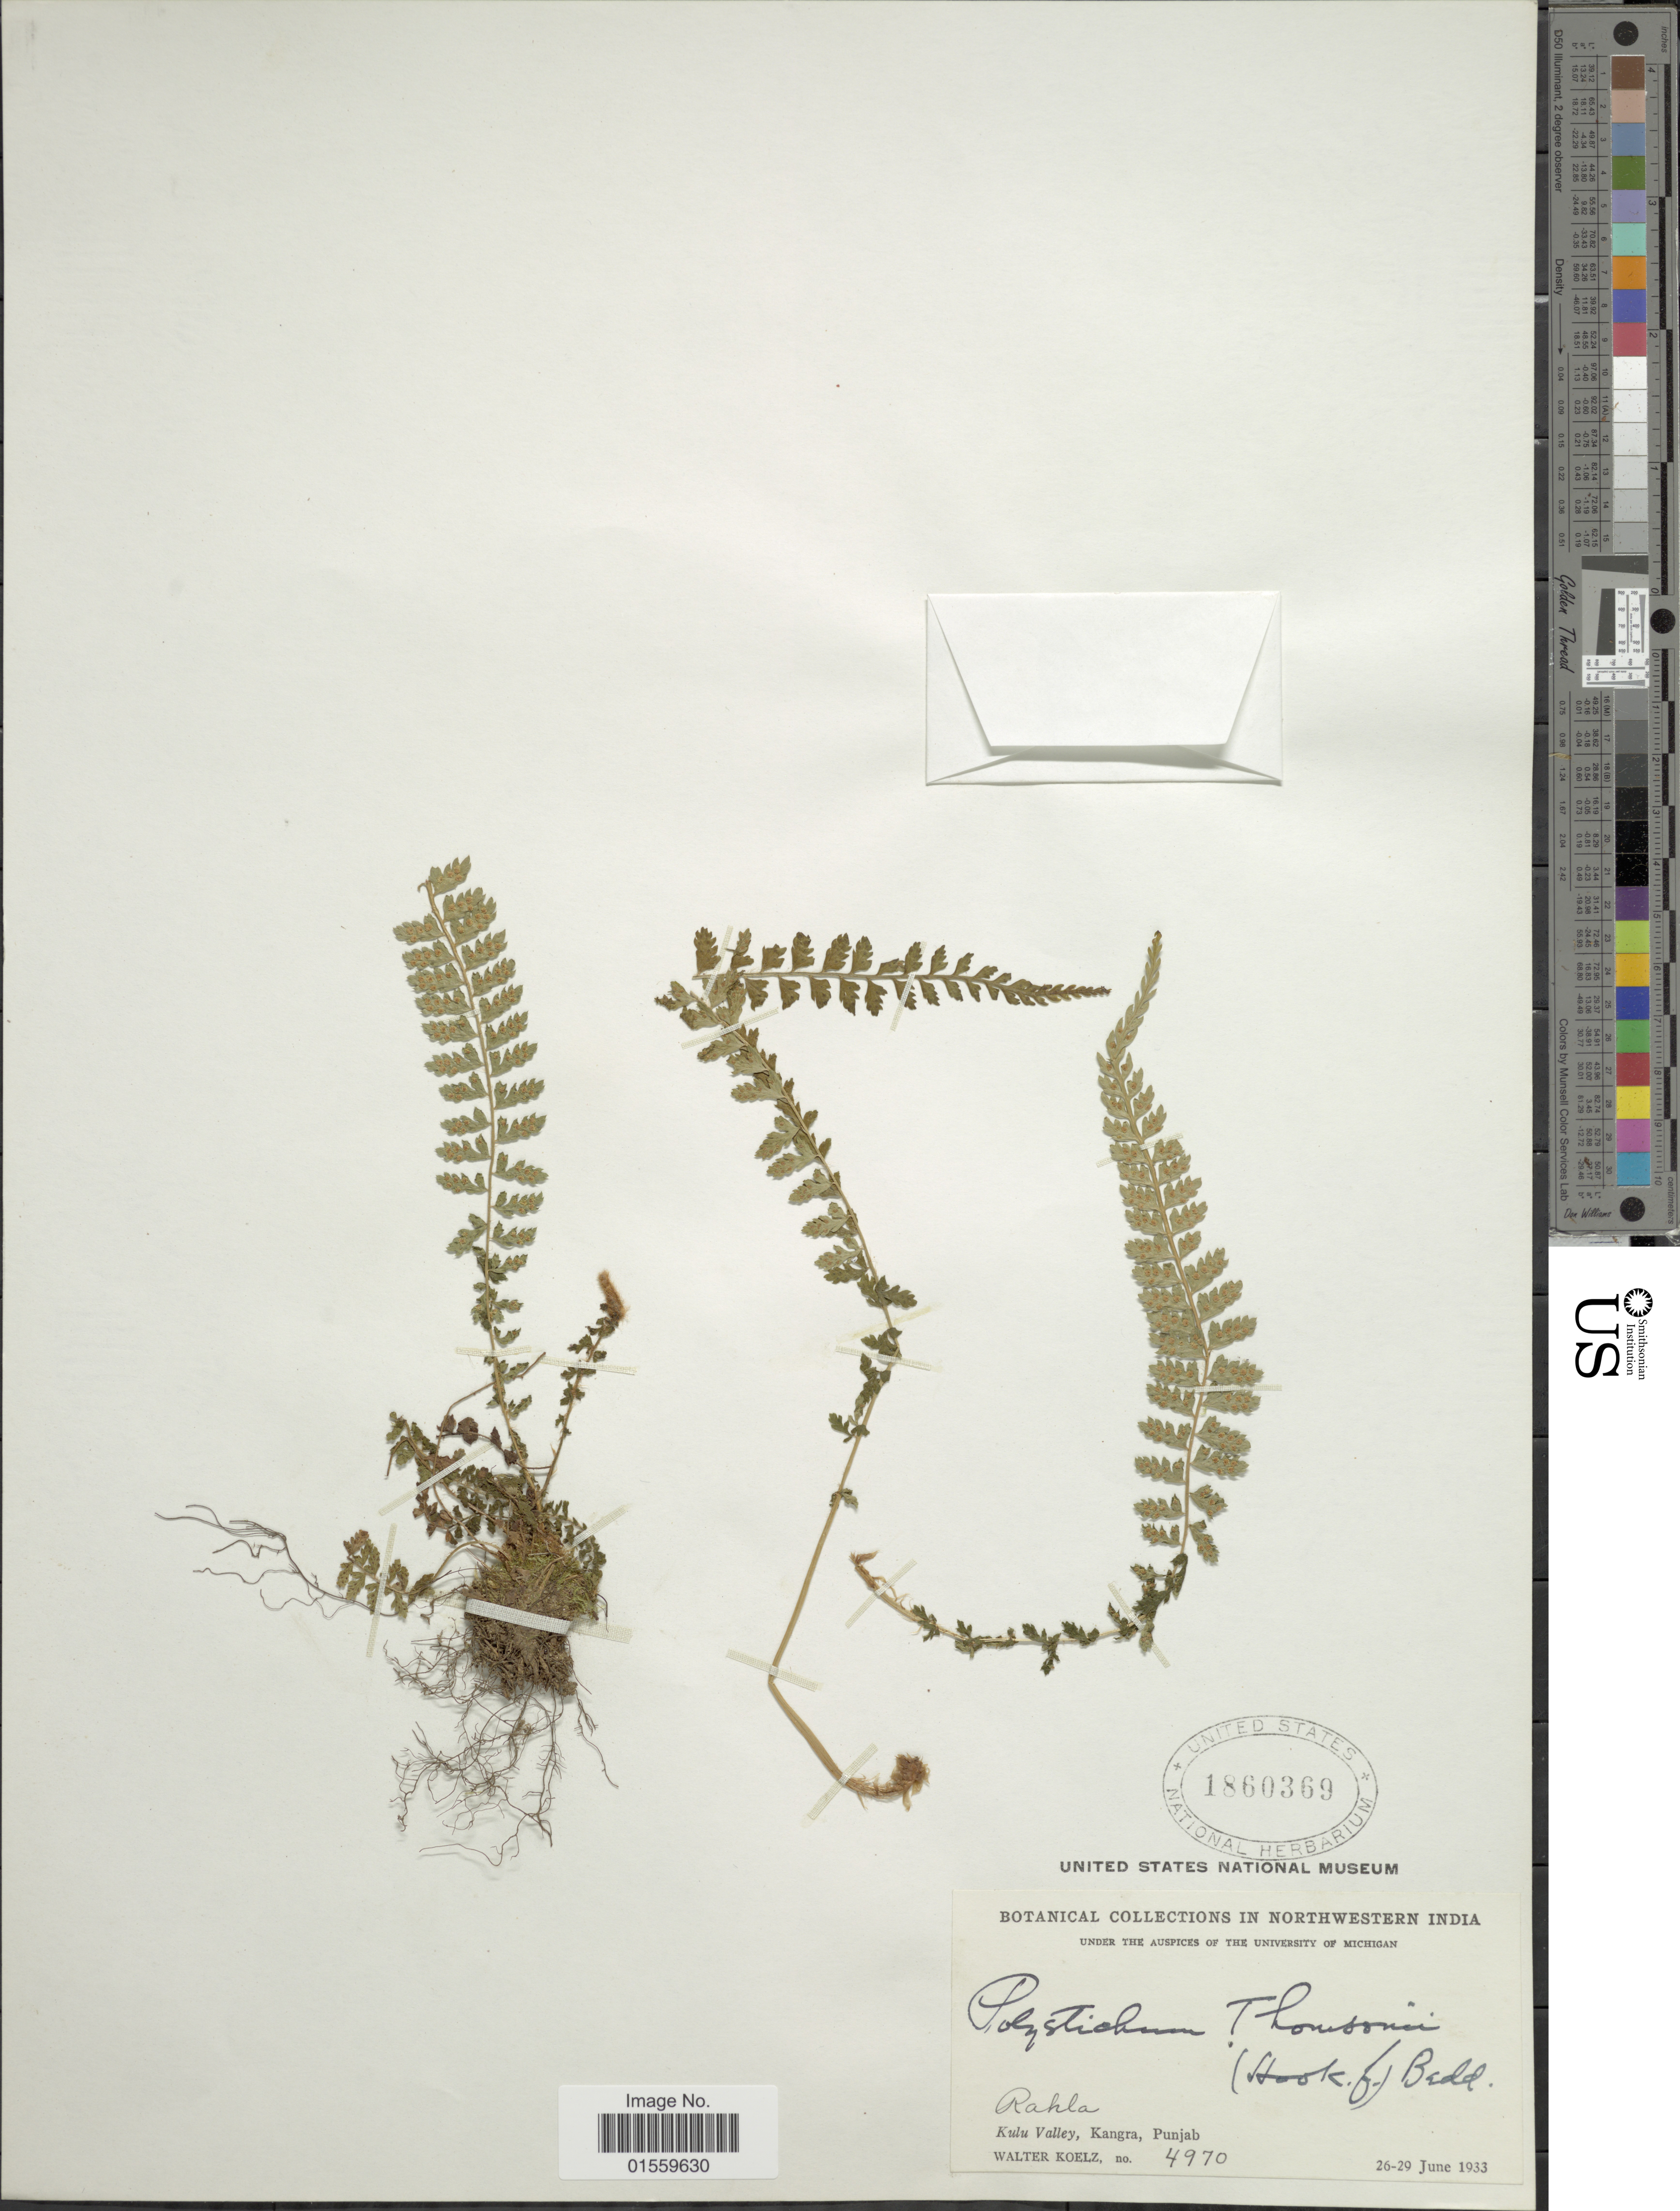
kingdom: Plantae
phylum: Tracheophyta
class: Polypodiopsida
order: Polypodiales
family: Dryopteridaceae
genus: Polystichum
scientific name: Polystichum thomsonii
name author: (Hook. f.) Bedd.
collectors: W. N. Koelz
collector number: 4970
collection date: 1933-06-26/1933-06-29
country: India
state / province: Himachal Pradesh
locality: Northwestern India, Rahla, Kulu Valley, Kangra, Punjab.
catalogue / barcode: US 1860369